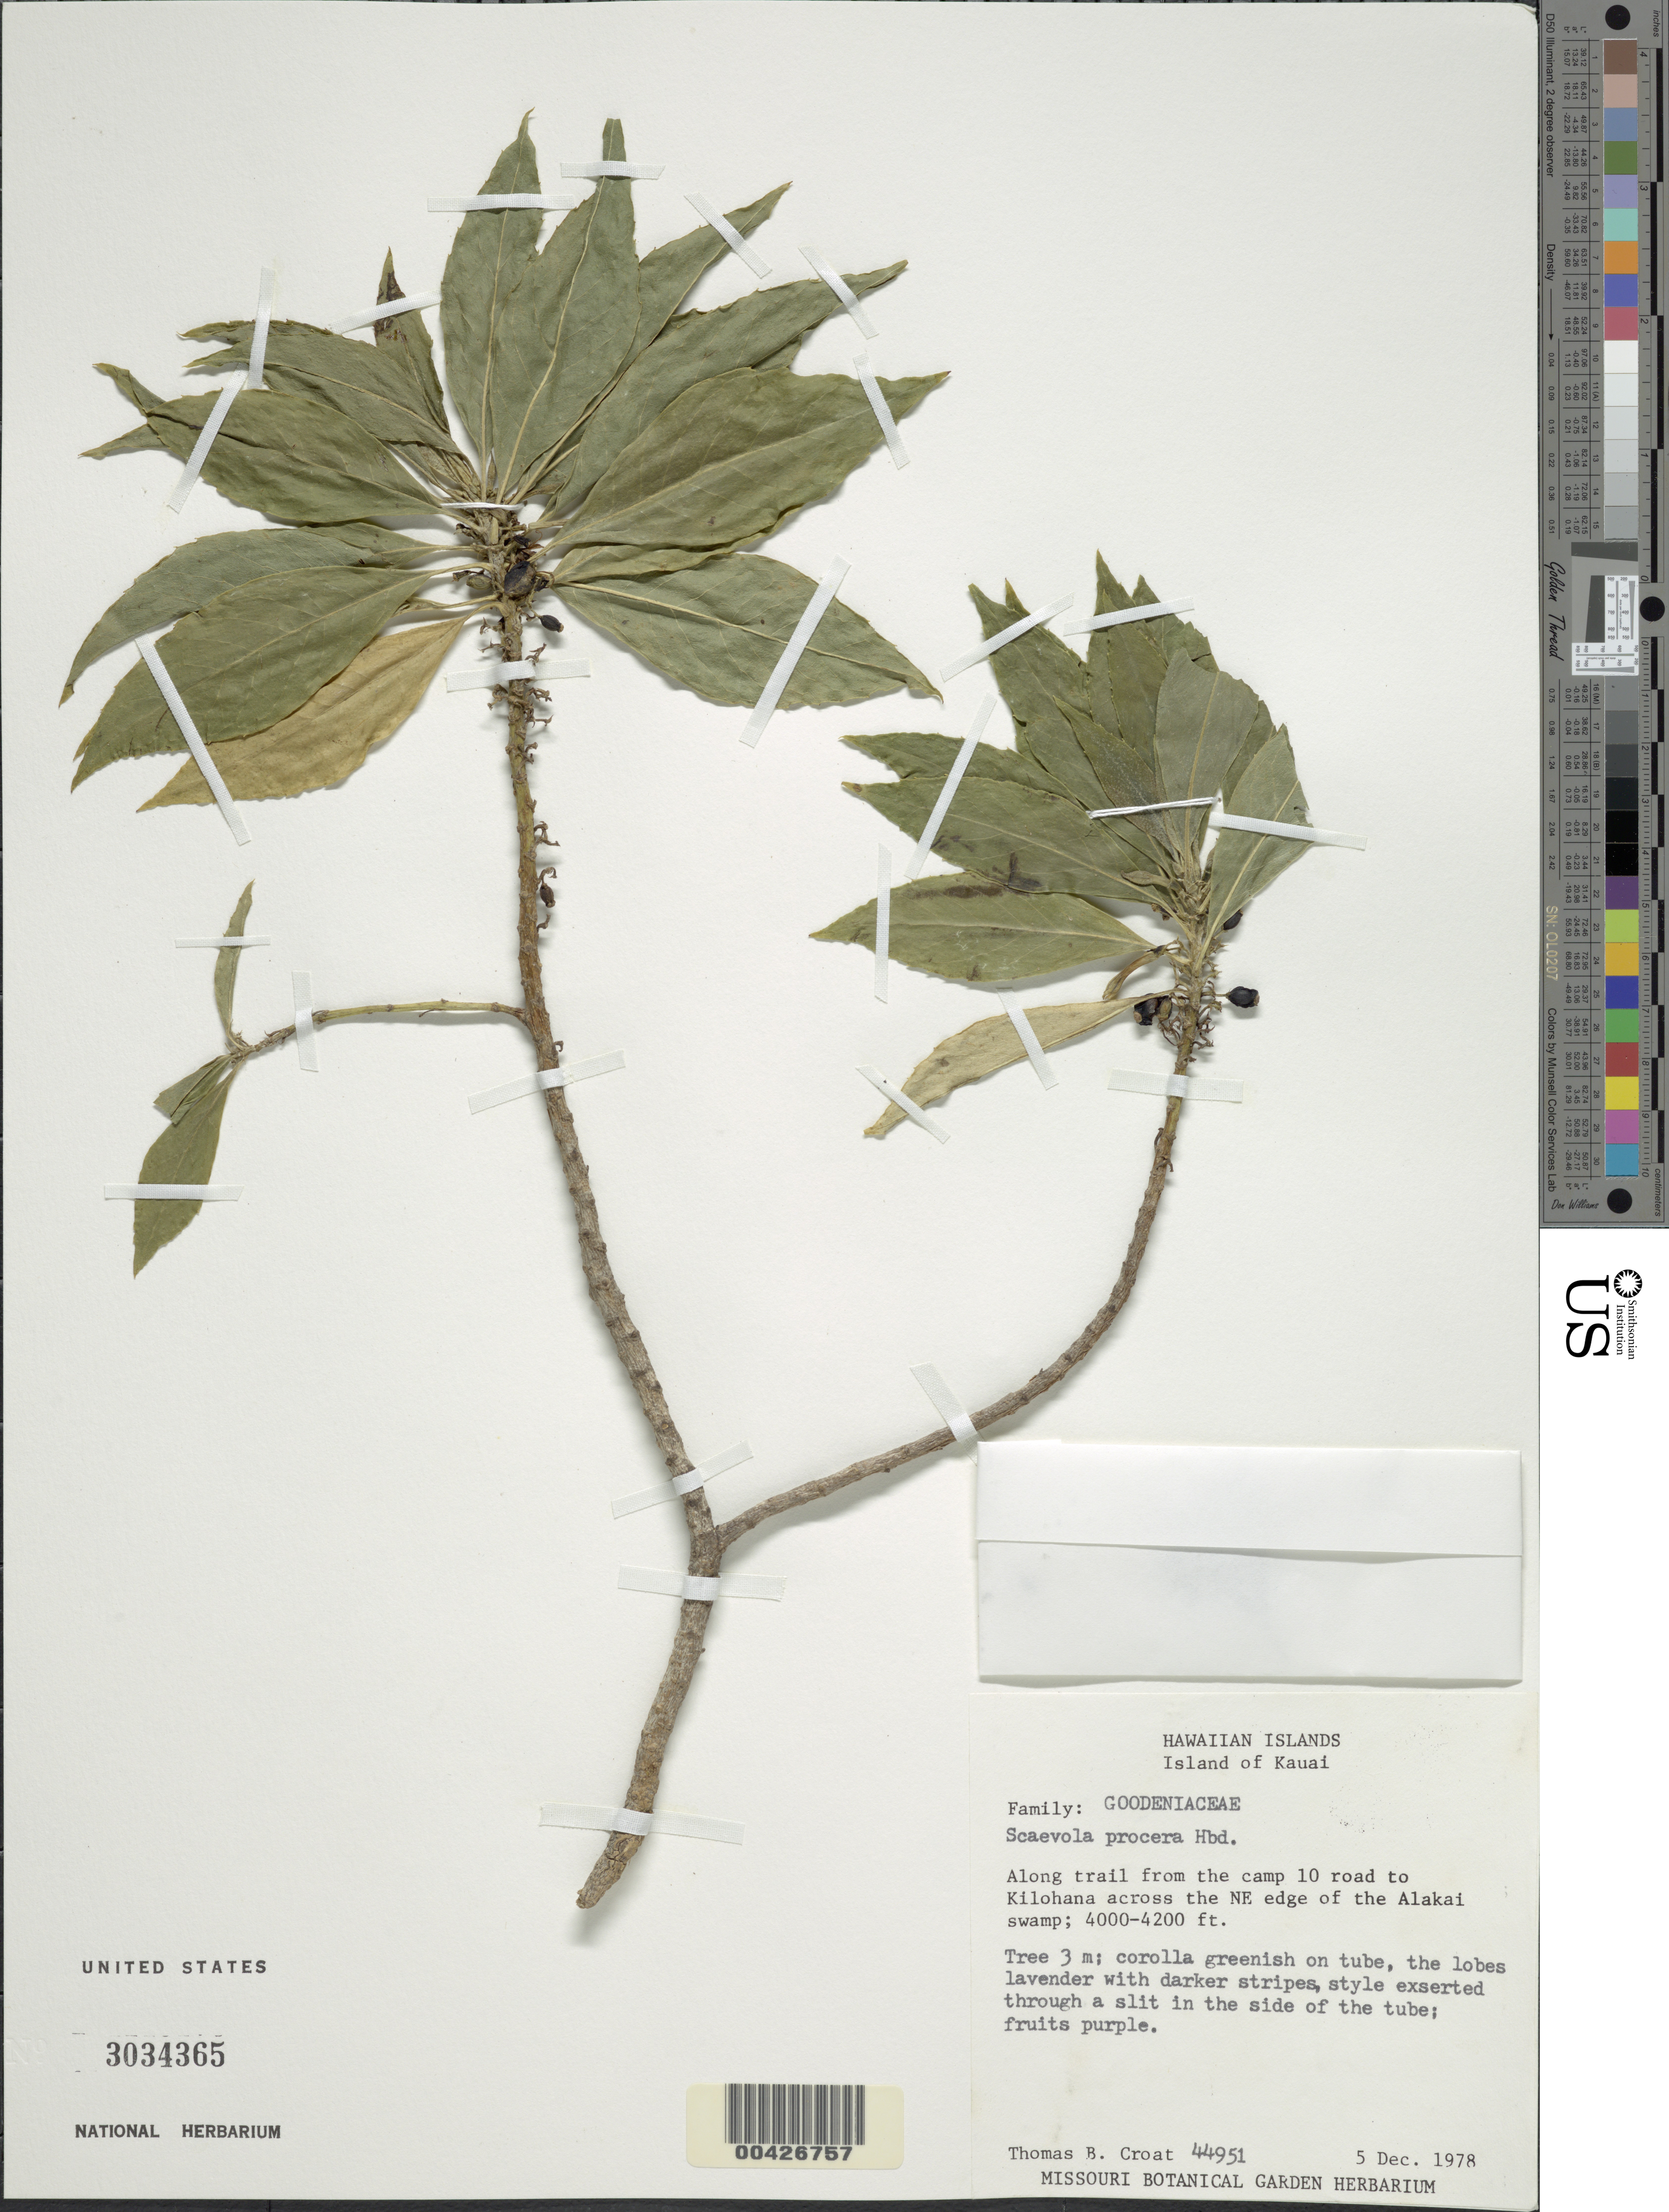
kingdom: Plantae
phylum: Tracheophyta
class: Magnoliopsida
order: Asterales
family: Goodeniaceae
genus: Scaevola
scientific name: Scaevola procera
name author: Hillebr.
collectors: T. B. Croat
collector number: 44951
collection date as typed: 5 Dec 1978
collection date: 1978-12-05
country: United States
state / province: Hawaii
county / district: Kauai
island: Kaua'i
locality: Along trail from the camp 10 road to Kilohana across the NE edge of the Alakai swamp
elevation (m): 1219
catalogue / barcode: US 3034365